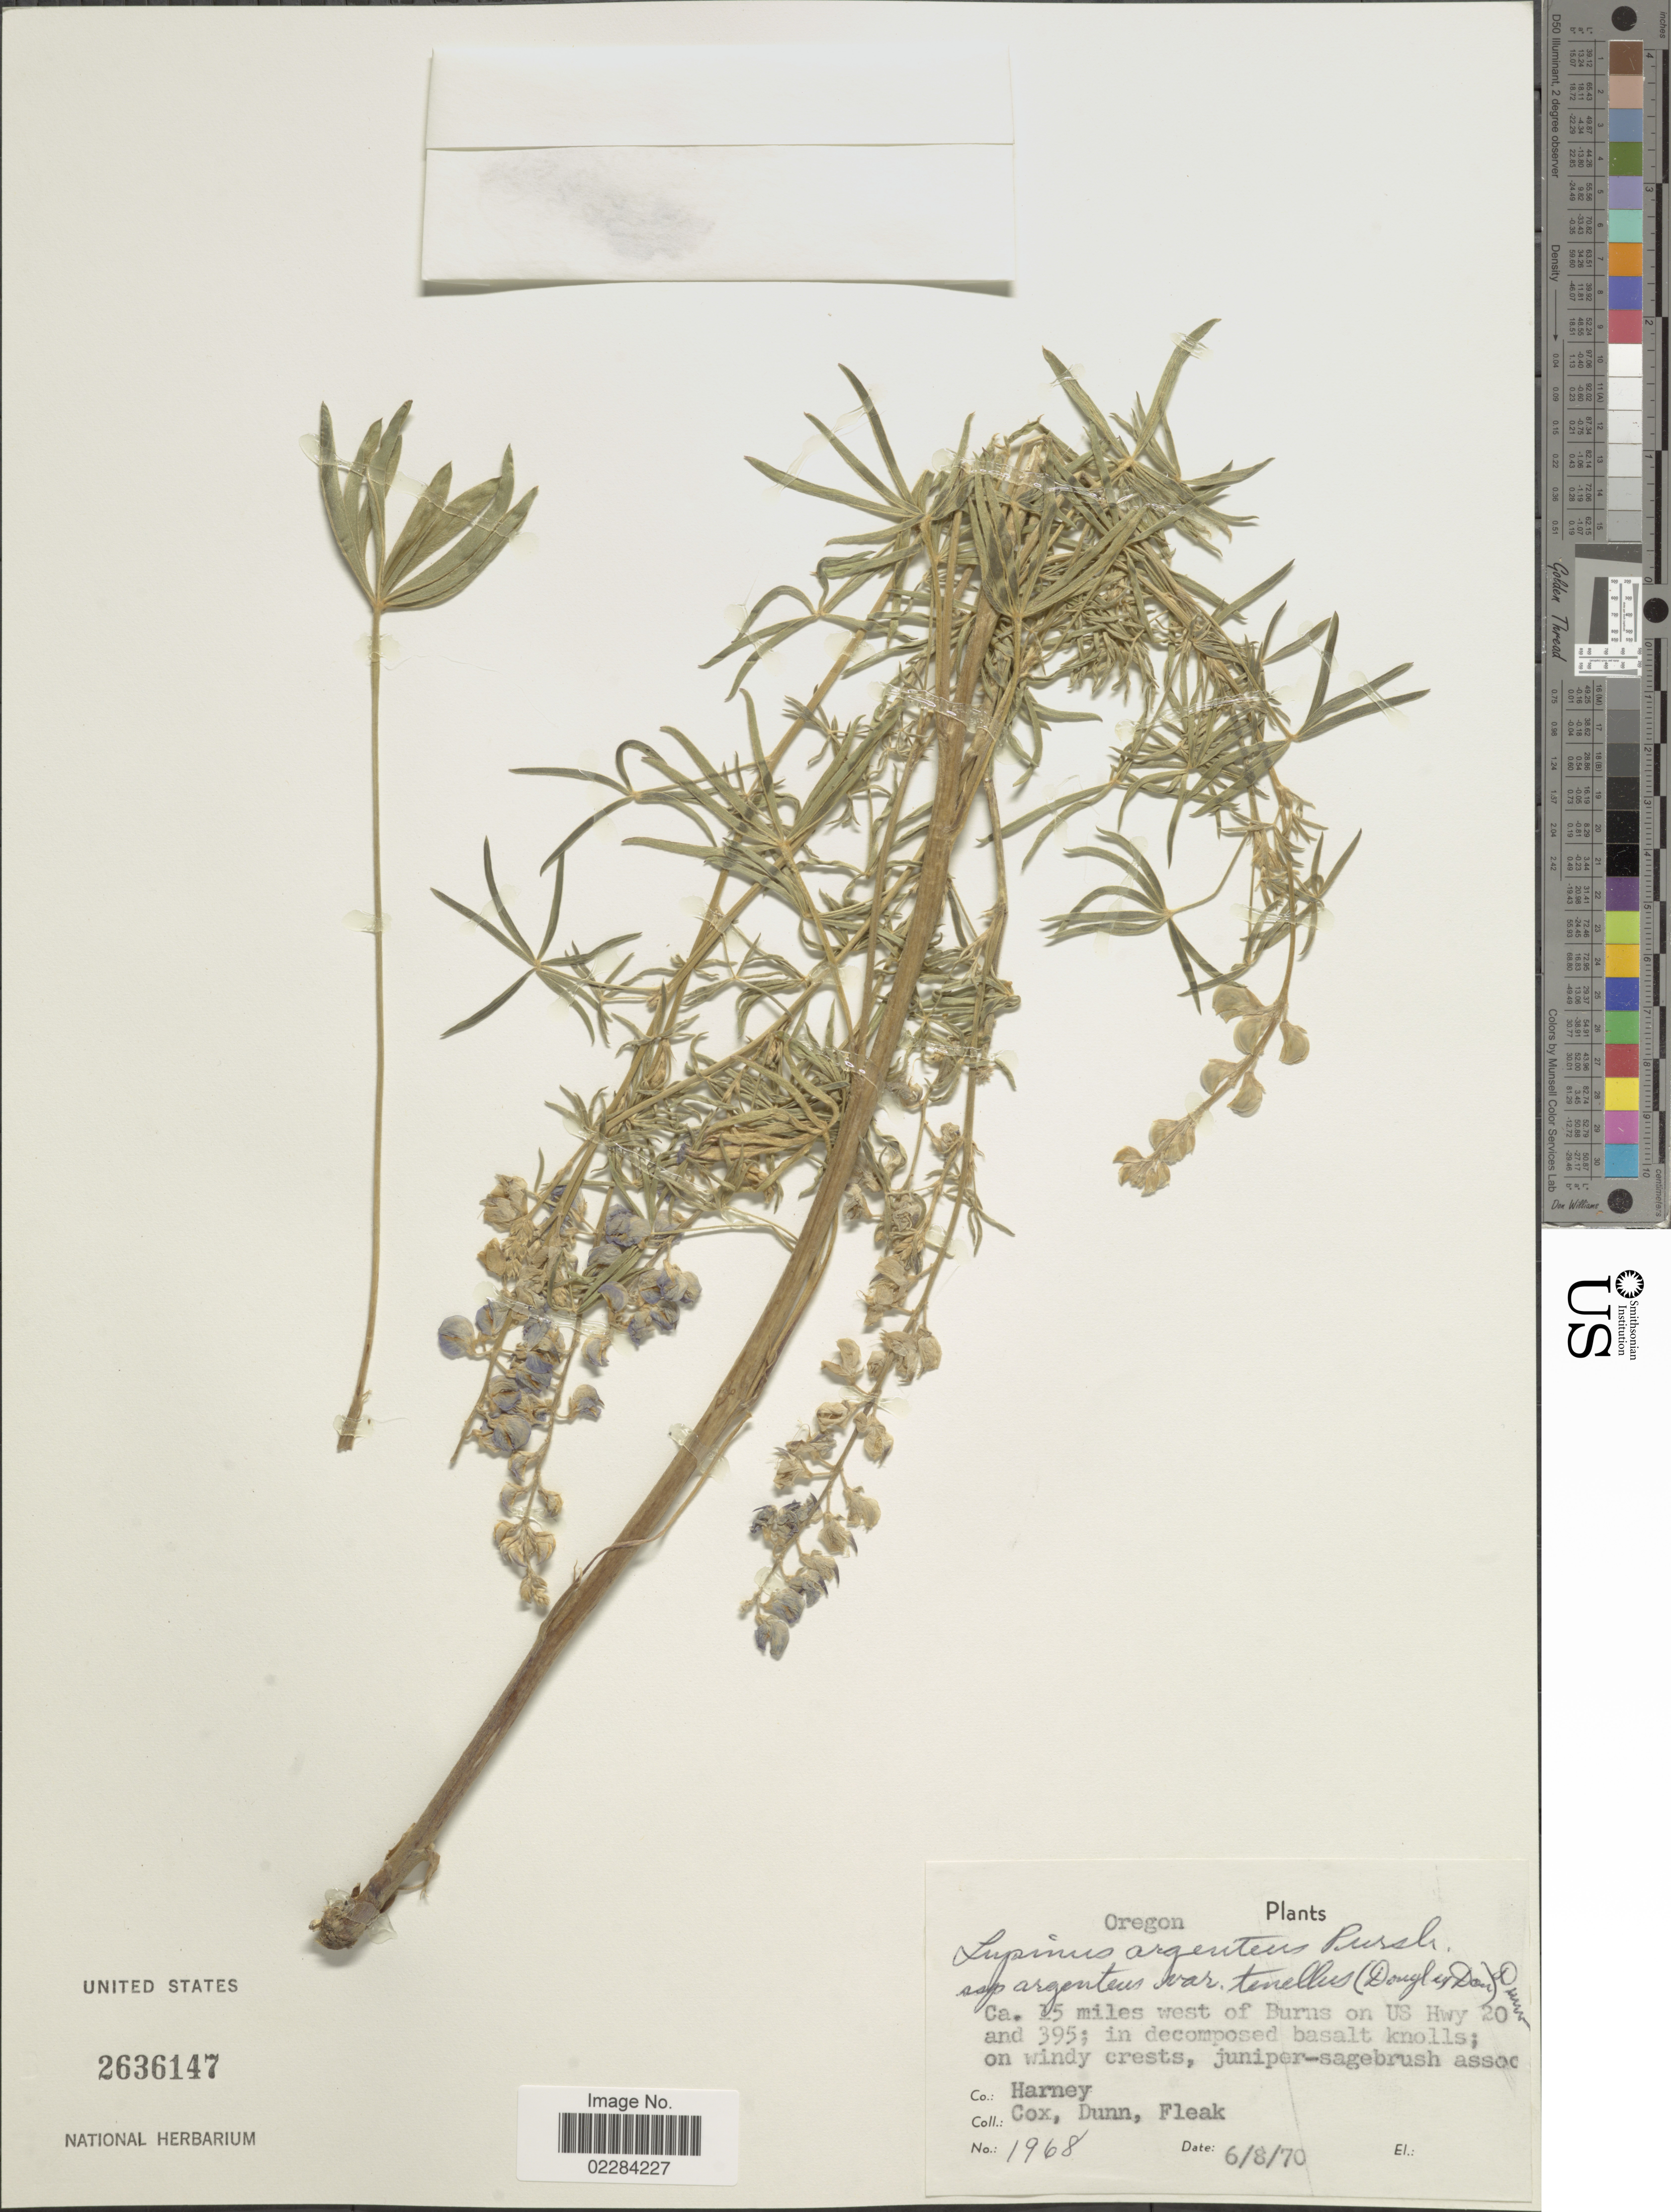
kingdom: Plantae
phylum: Tracheophyta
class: Magnoliopsida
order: Fabales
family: Fabaceae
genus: Lupinus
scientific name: Lupinus argenteus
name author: Pursh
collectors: -. Cox, Dunn, -- & L. Fleak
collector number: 1968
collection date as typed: Transcribed d/m/y: 8/6/70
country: United States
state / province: Oregon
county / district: Harney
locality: Ca. 15 miles west of Burns on US Hwy 20 and 395. Co: Harney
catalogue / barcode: US 2636147